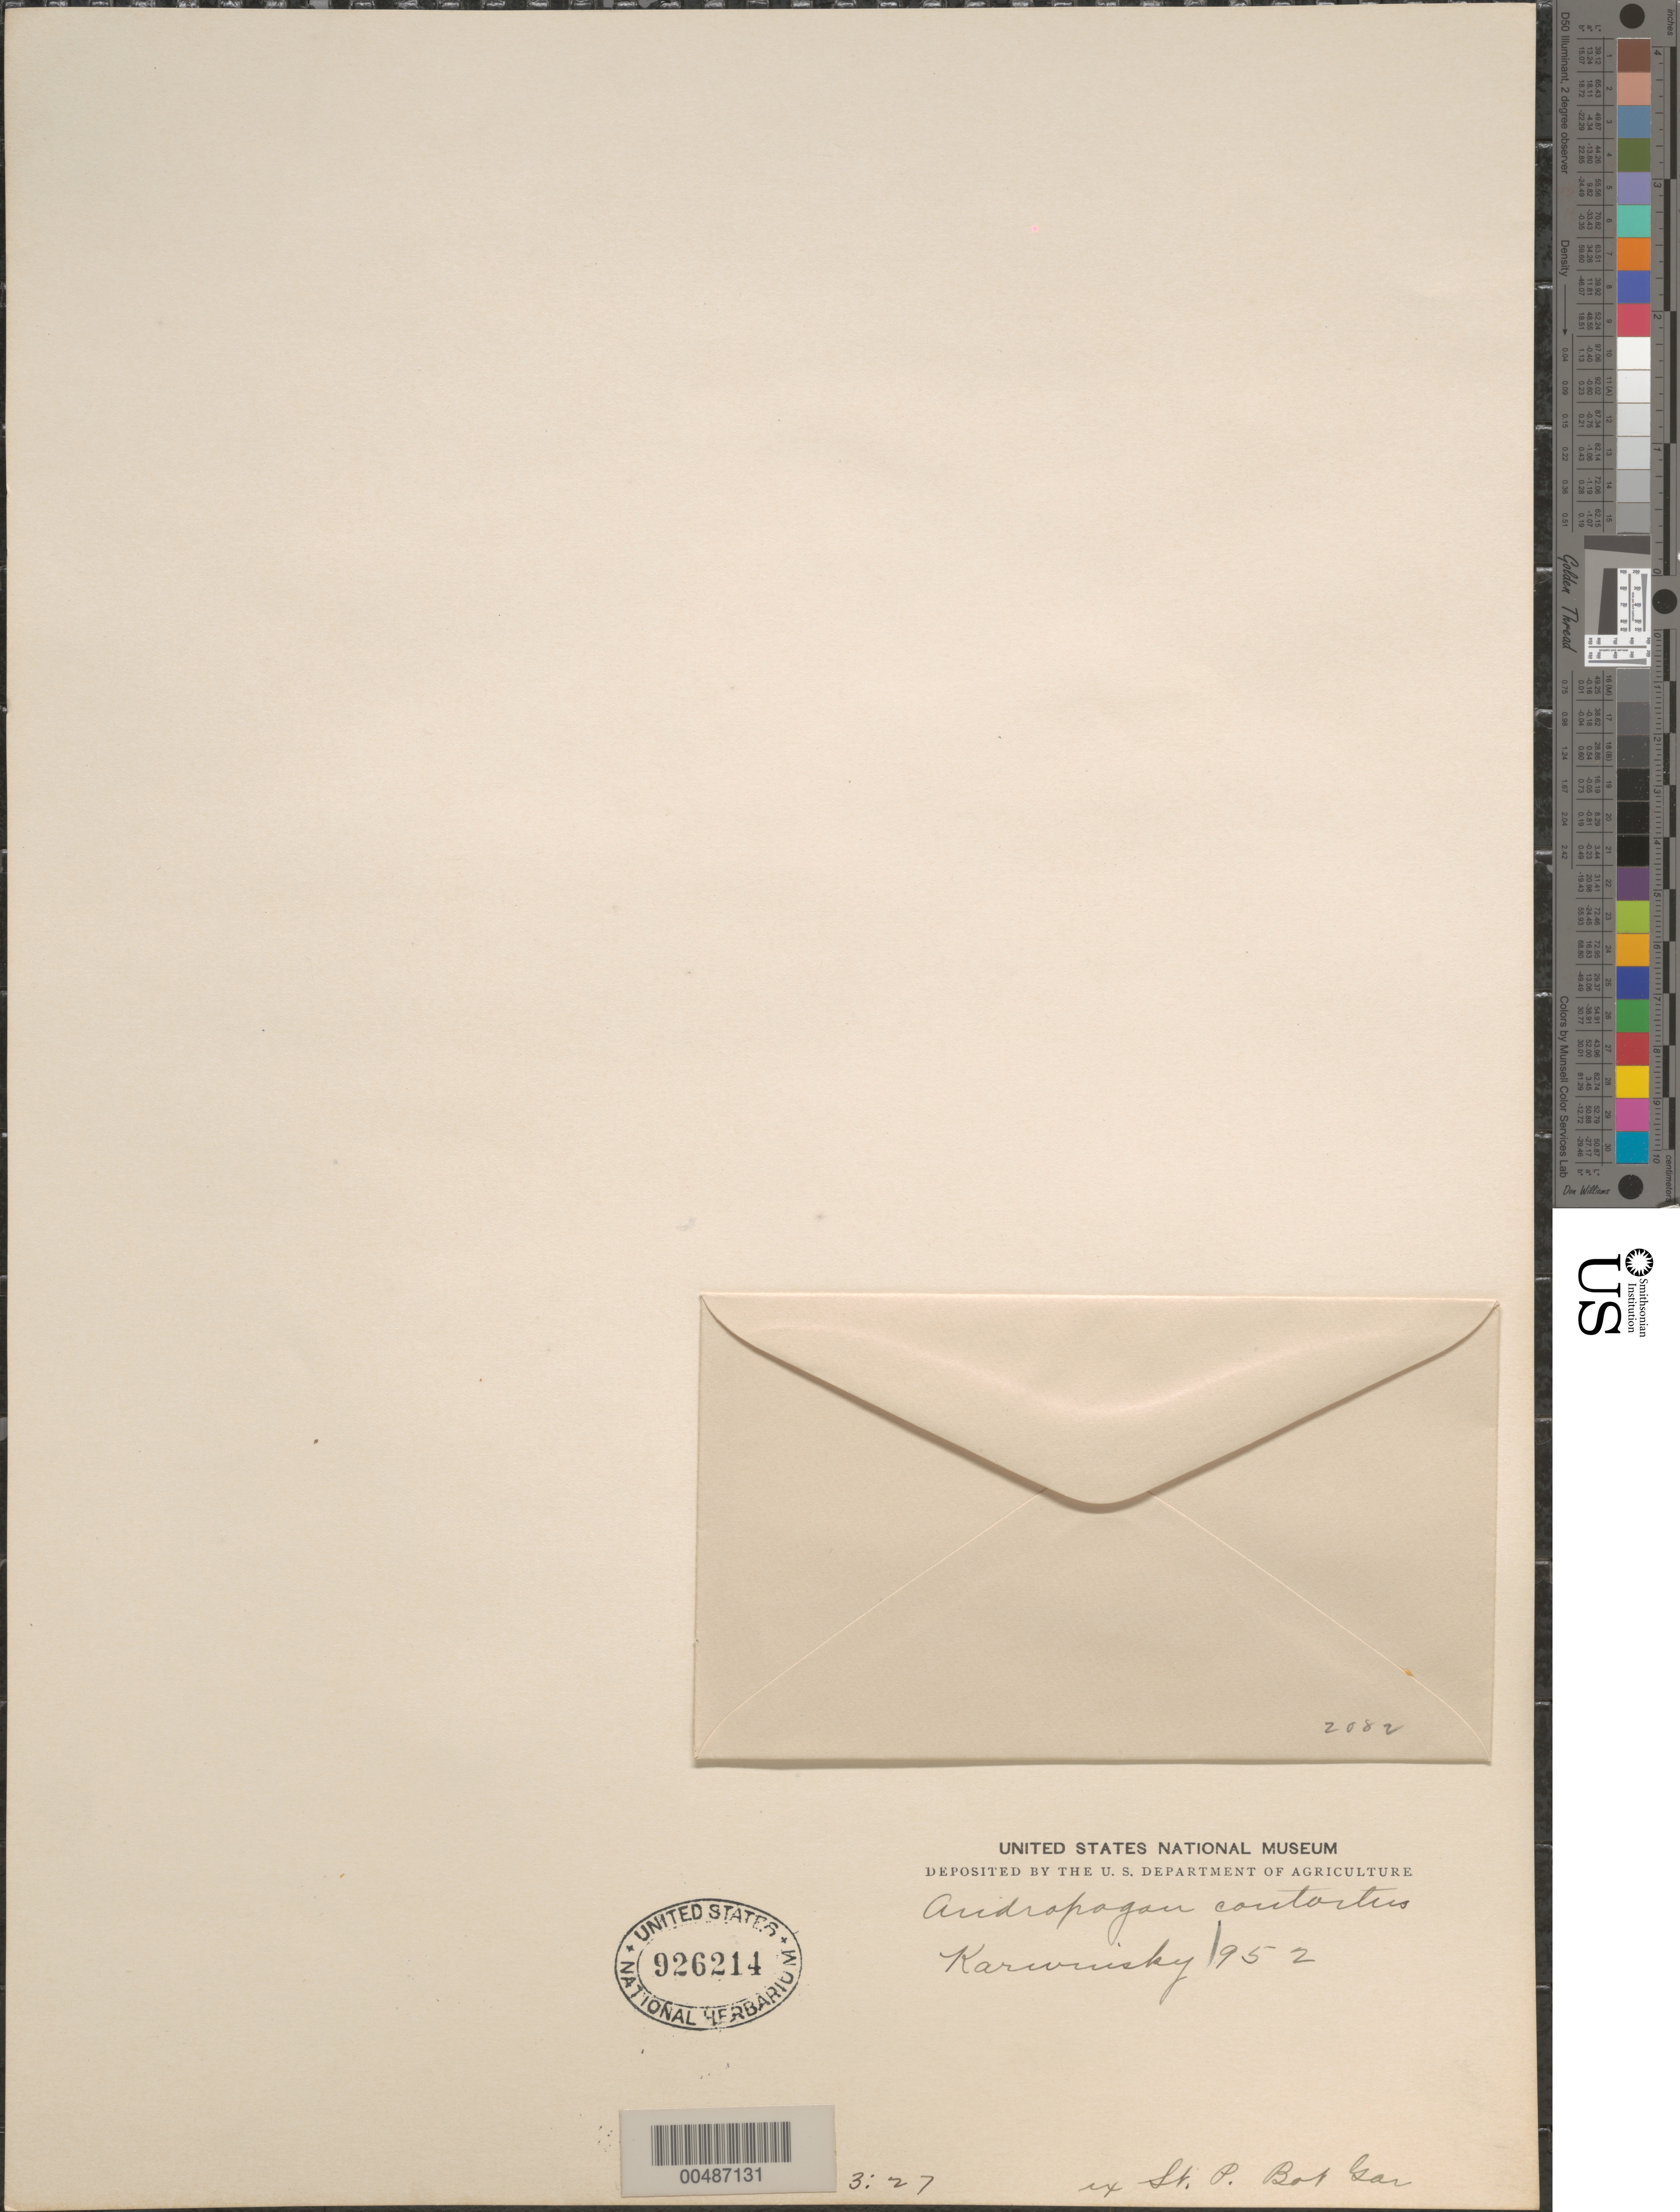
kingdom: Plantae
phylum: Tracheophyta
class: Liliopsida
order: Poales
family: Poaceae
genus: Heteropogon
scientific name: Heteropogon contortus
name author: (L.) P. Beauv. ex Roem. & Schult.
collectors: W. F. Karwinski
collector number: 952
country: Mexico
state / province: Durango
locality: San Ramon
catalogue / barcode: US 926214